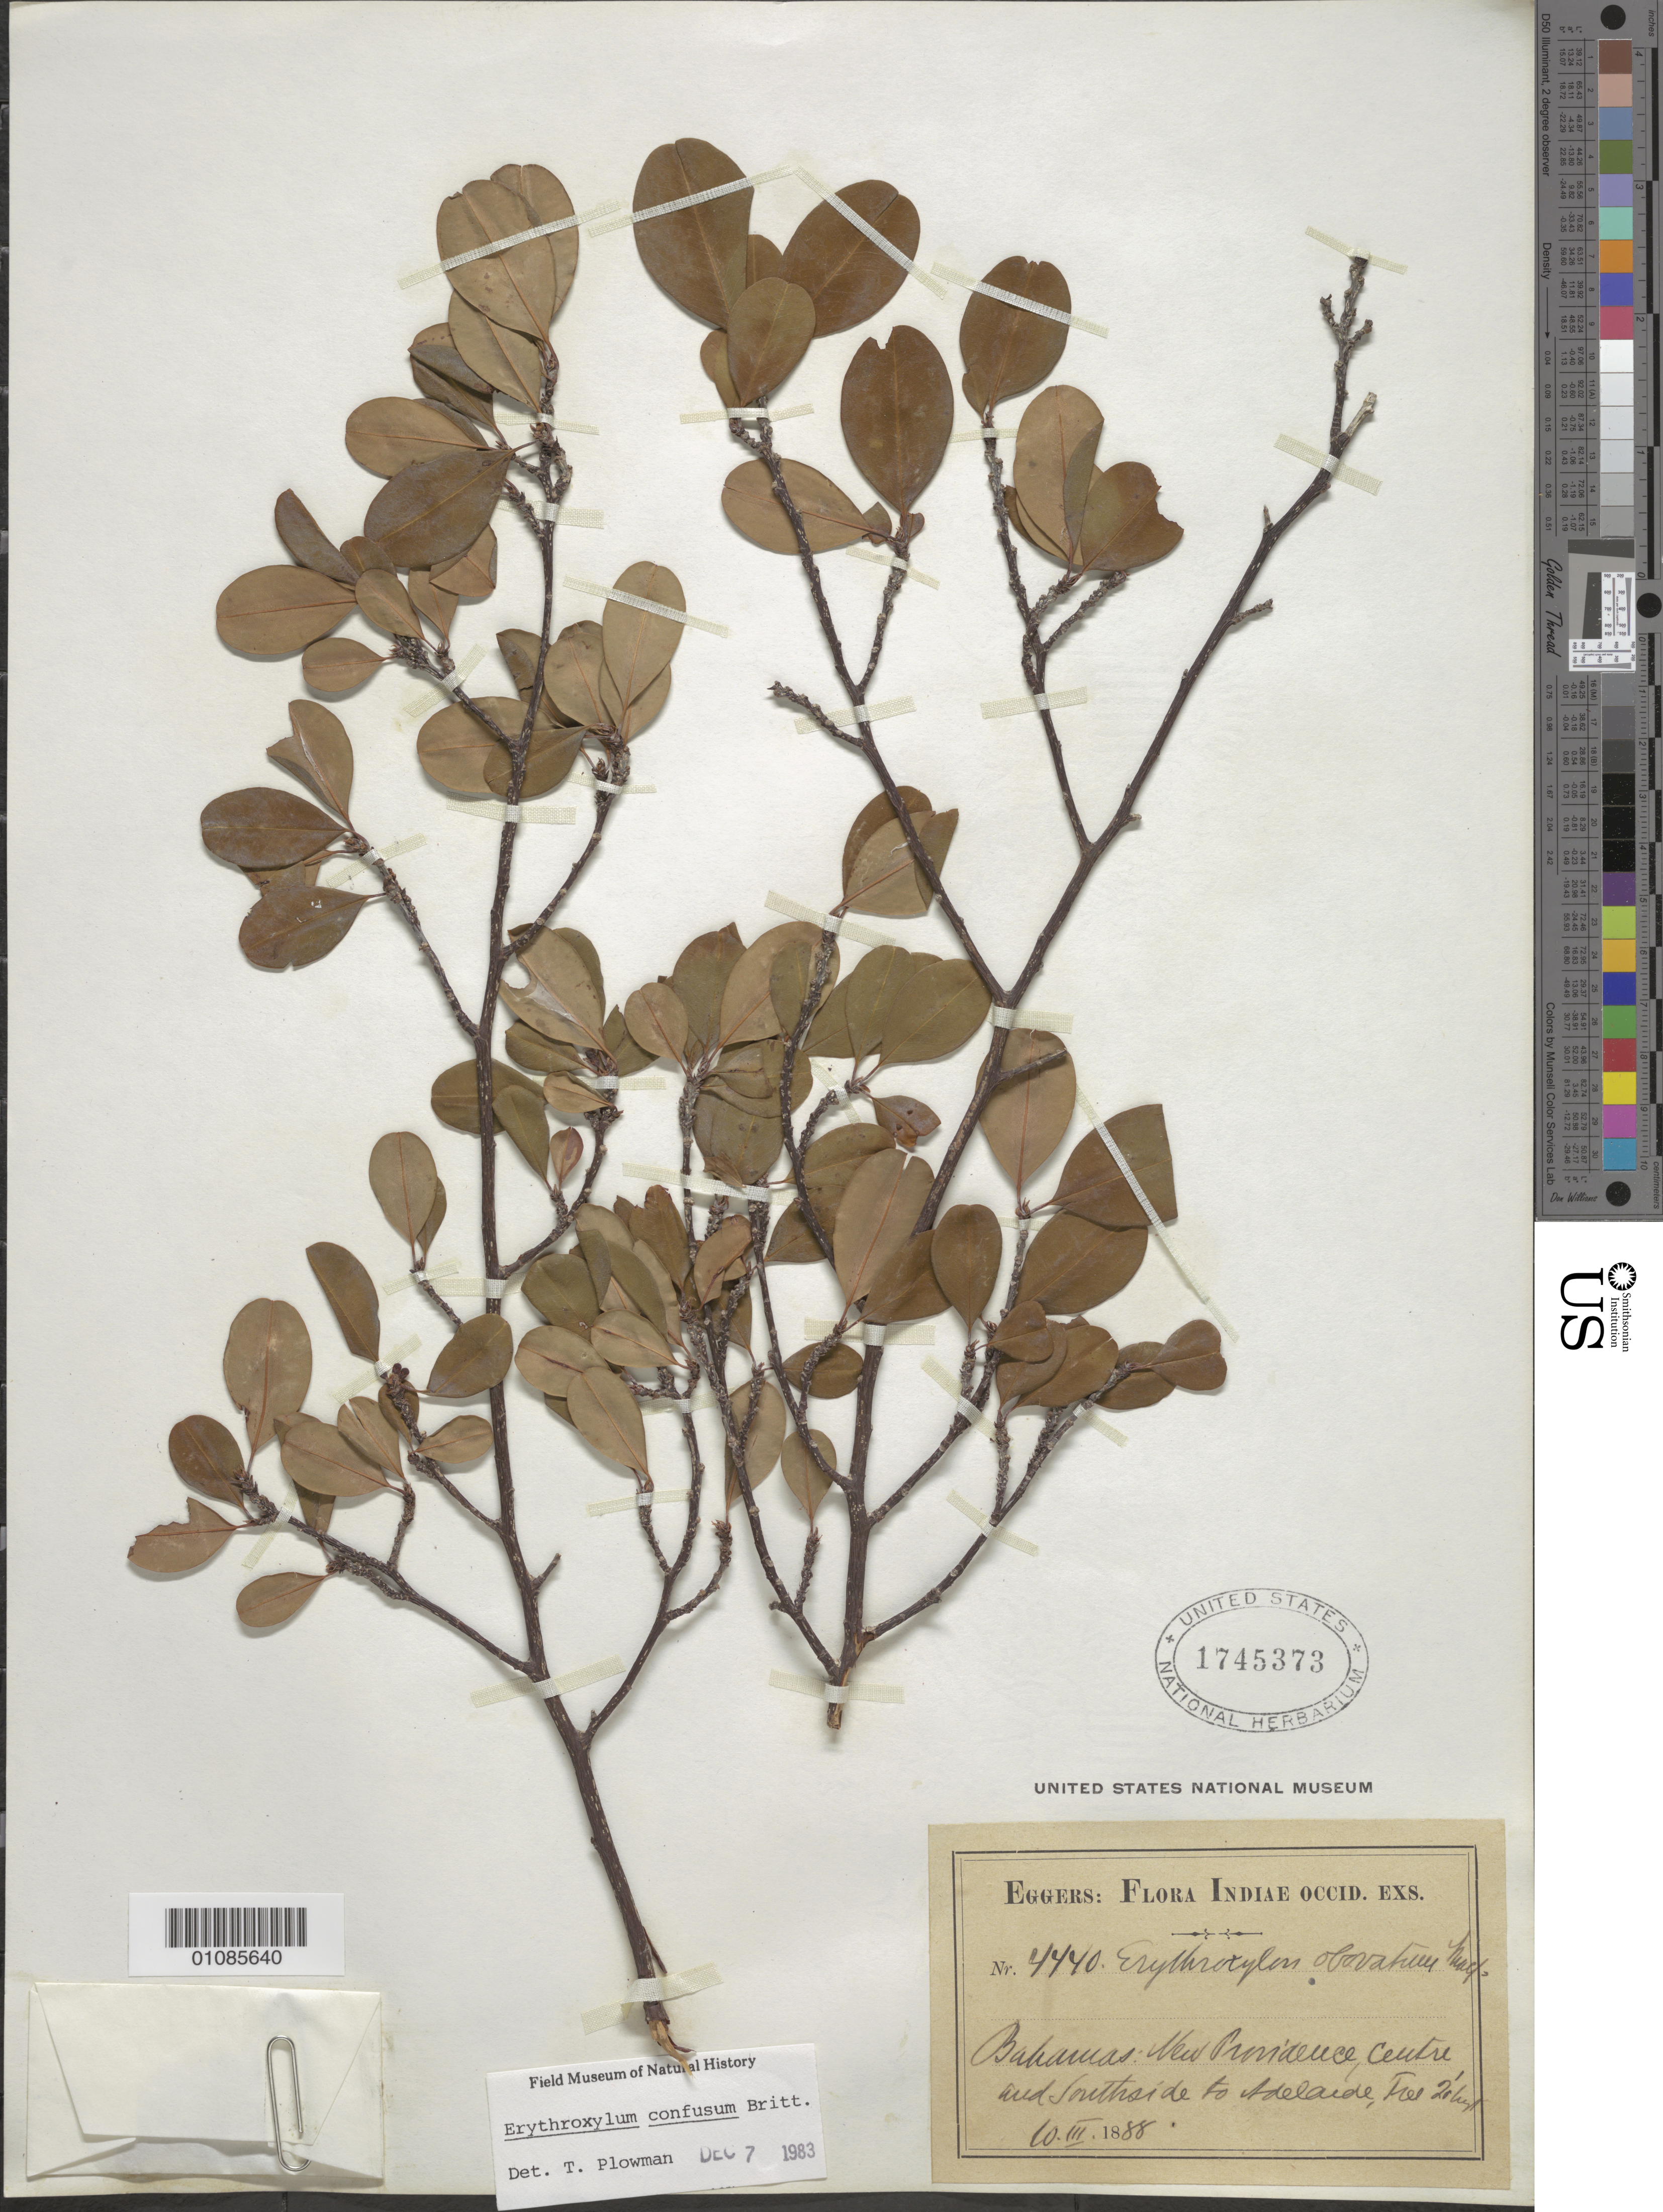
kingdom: Plantae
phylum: Tracheophyta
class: Magnoliopsida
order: Malpighiales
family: Erythroxylaceae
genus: Erythroxylum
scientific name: Erythroxylum confusum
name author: Britton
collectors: H. F. A. von Eggers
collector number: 4440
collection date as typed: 10 Mar 1888 or 03 Oct 1888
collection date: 1888-03-10 or 1888-10-03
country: Bahamas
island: New Providence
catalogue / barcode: US 1745373